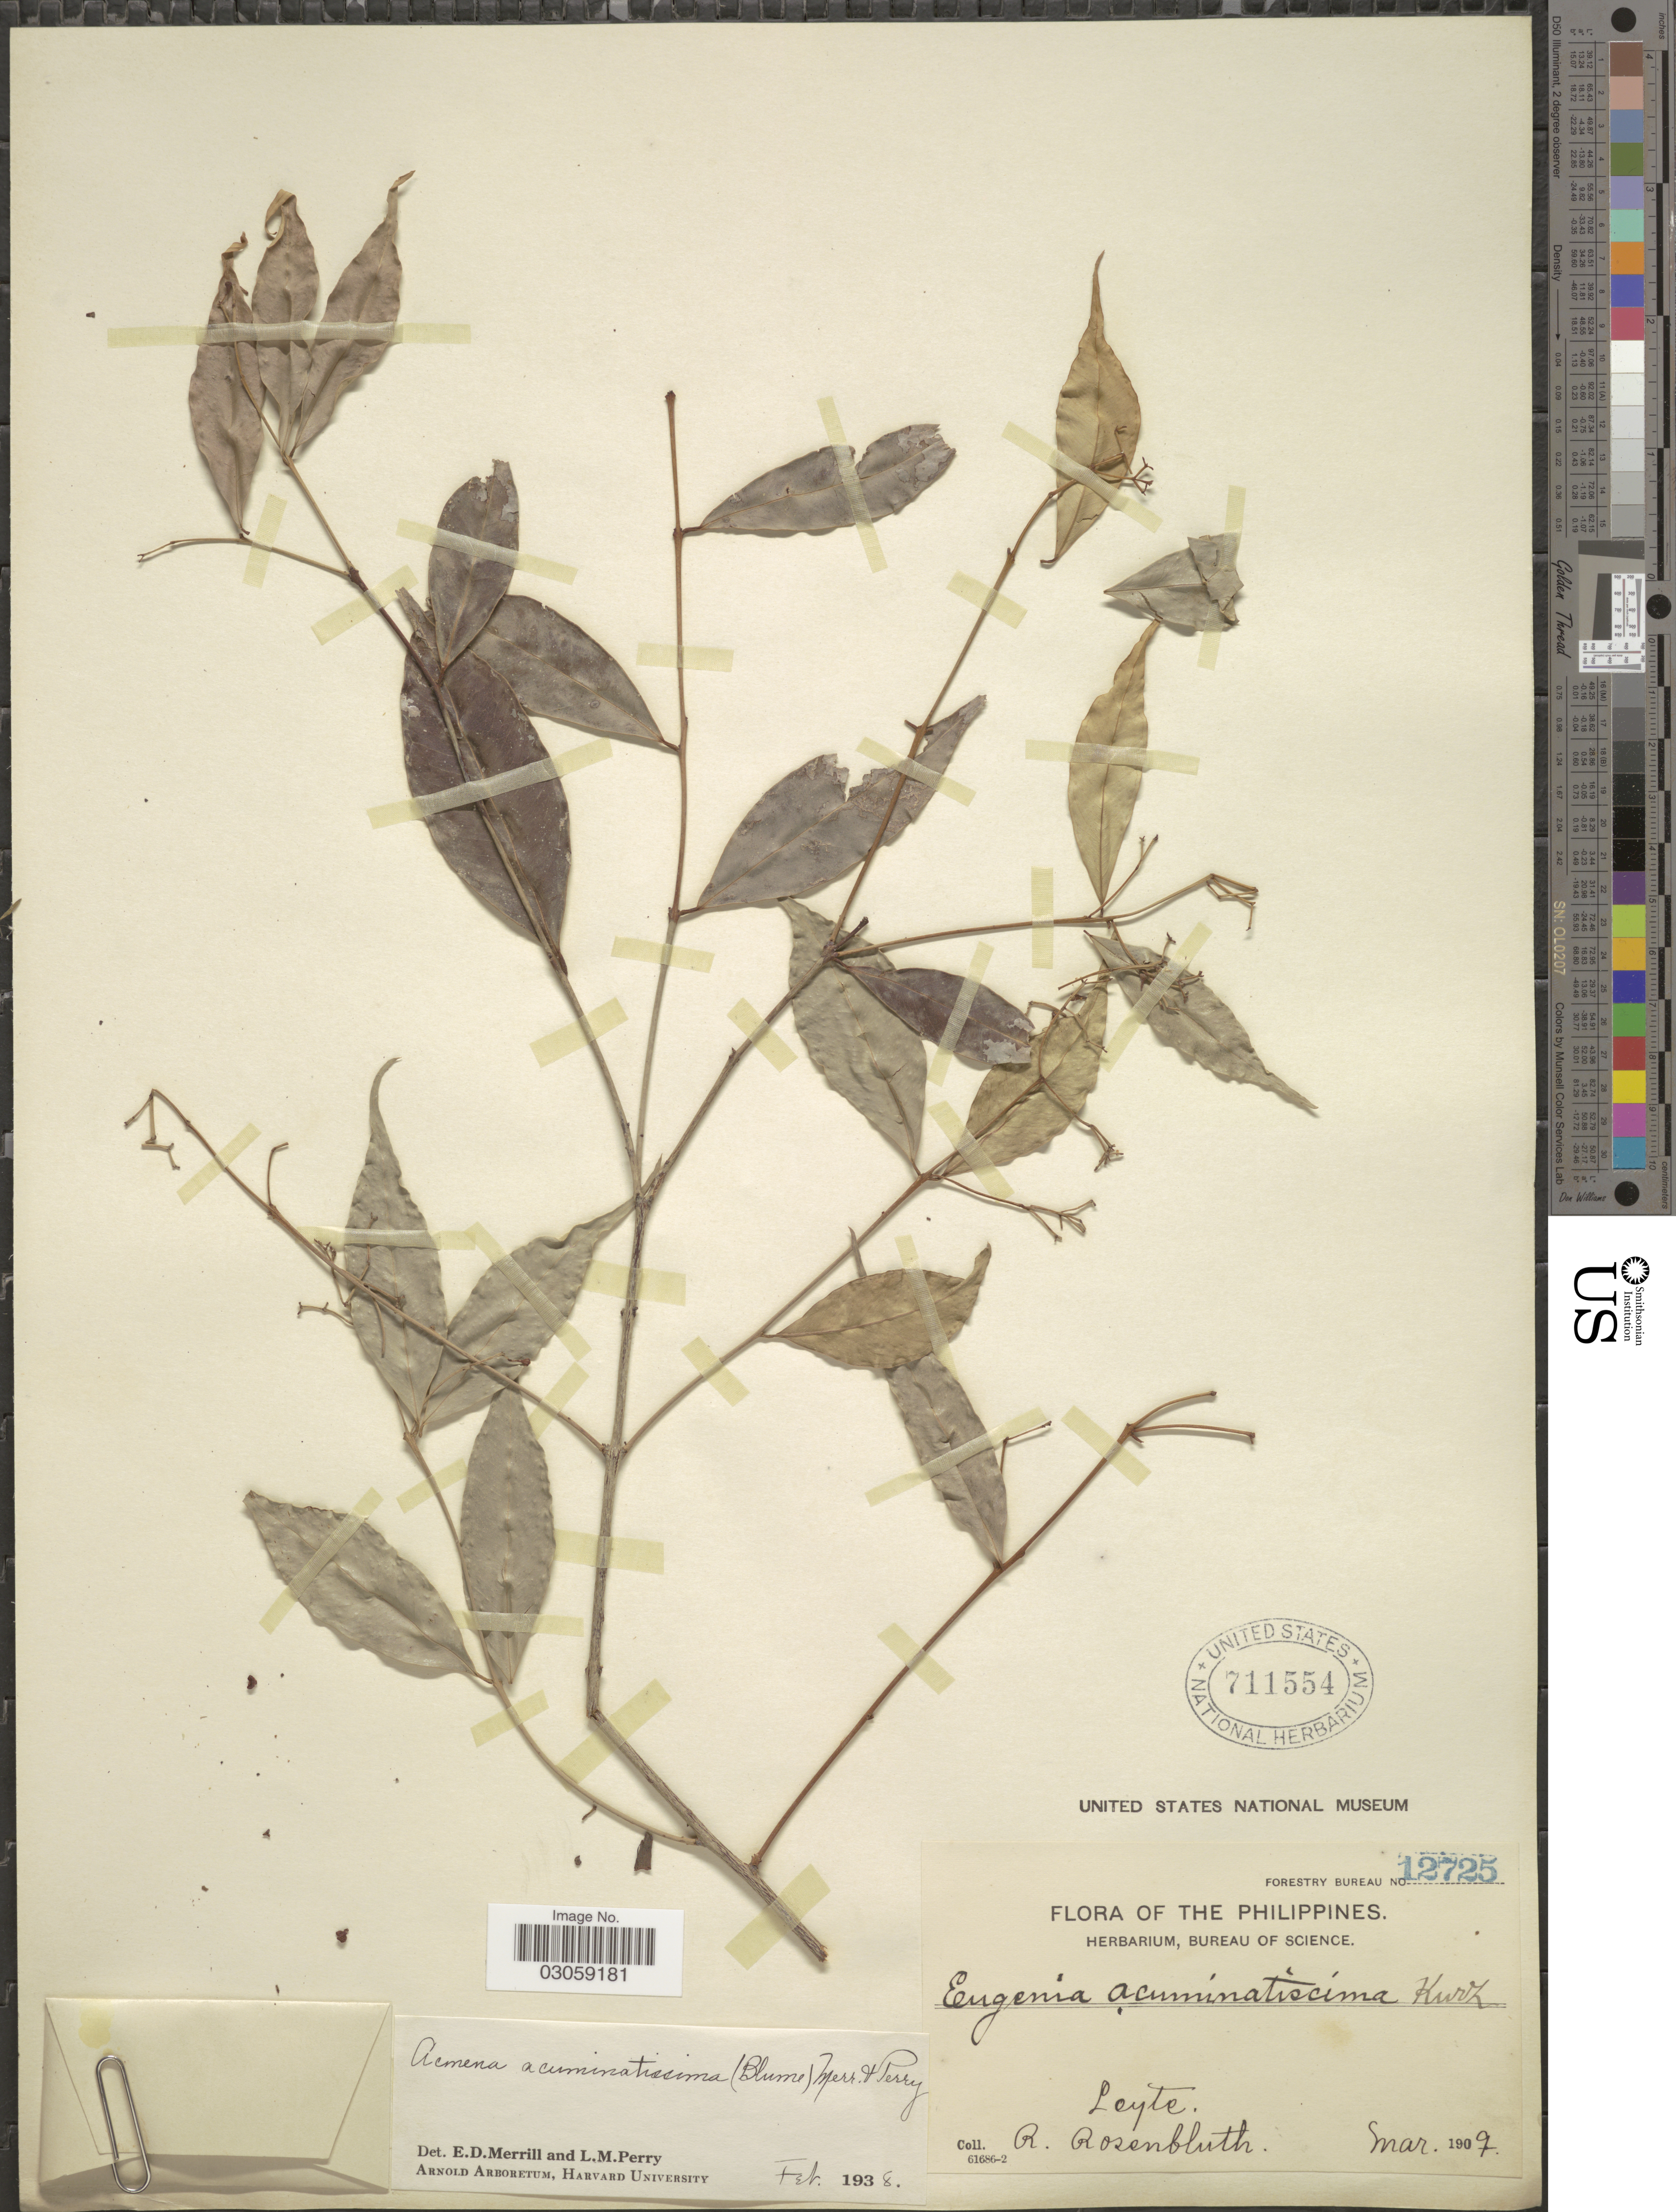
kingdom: Plantae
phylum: Tracheophyta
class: Magnoliopsida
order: Myrtales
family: Myrtaceae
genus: Syzygium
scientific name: Syzygium acuminatissimum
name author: (Blume) DC.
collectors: R. Rosenbluth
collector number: Forestry Bureau 12725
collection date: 1909-03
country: Philippines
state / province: Eastern Visayas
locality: Leyte.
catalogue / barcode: US 711554